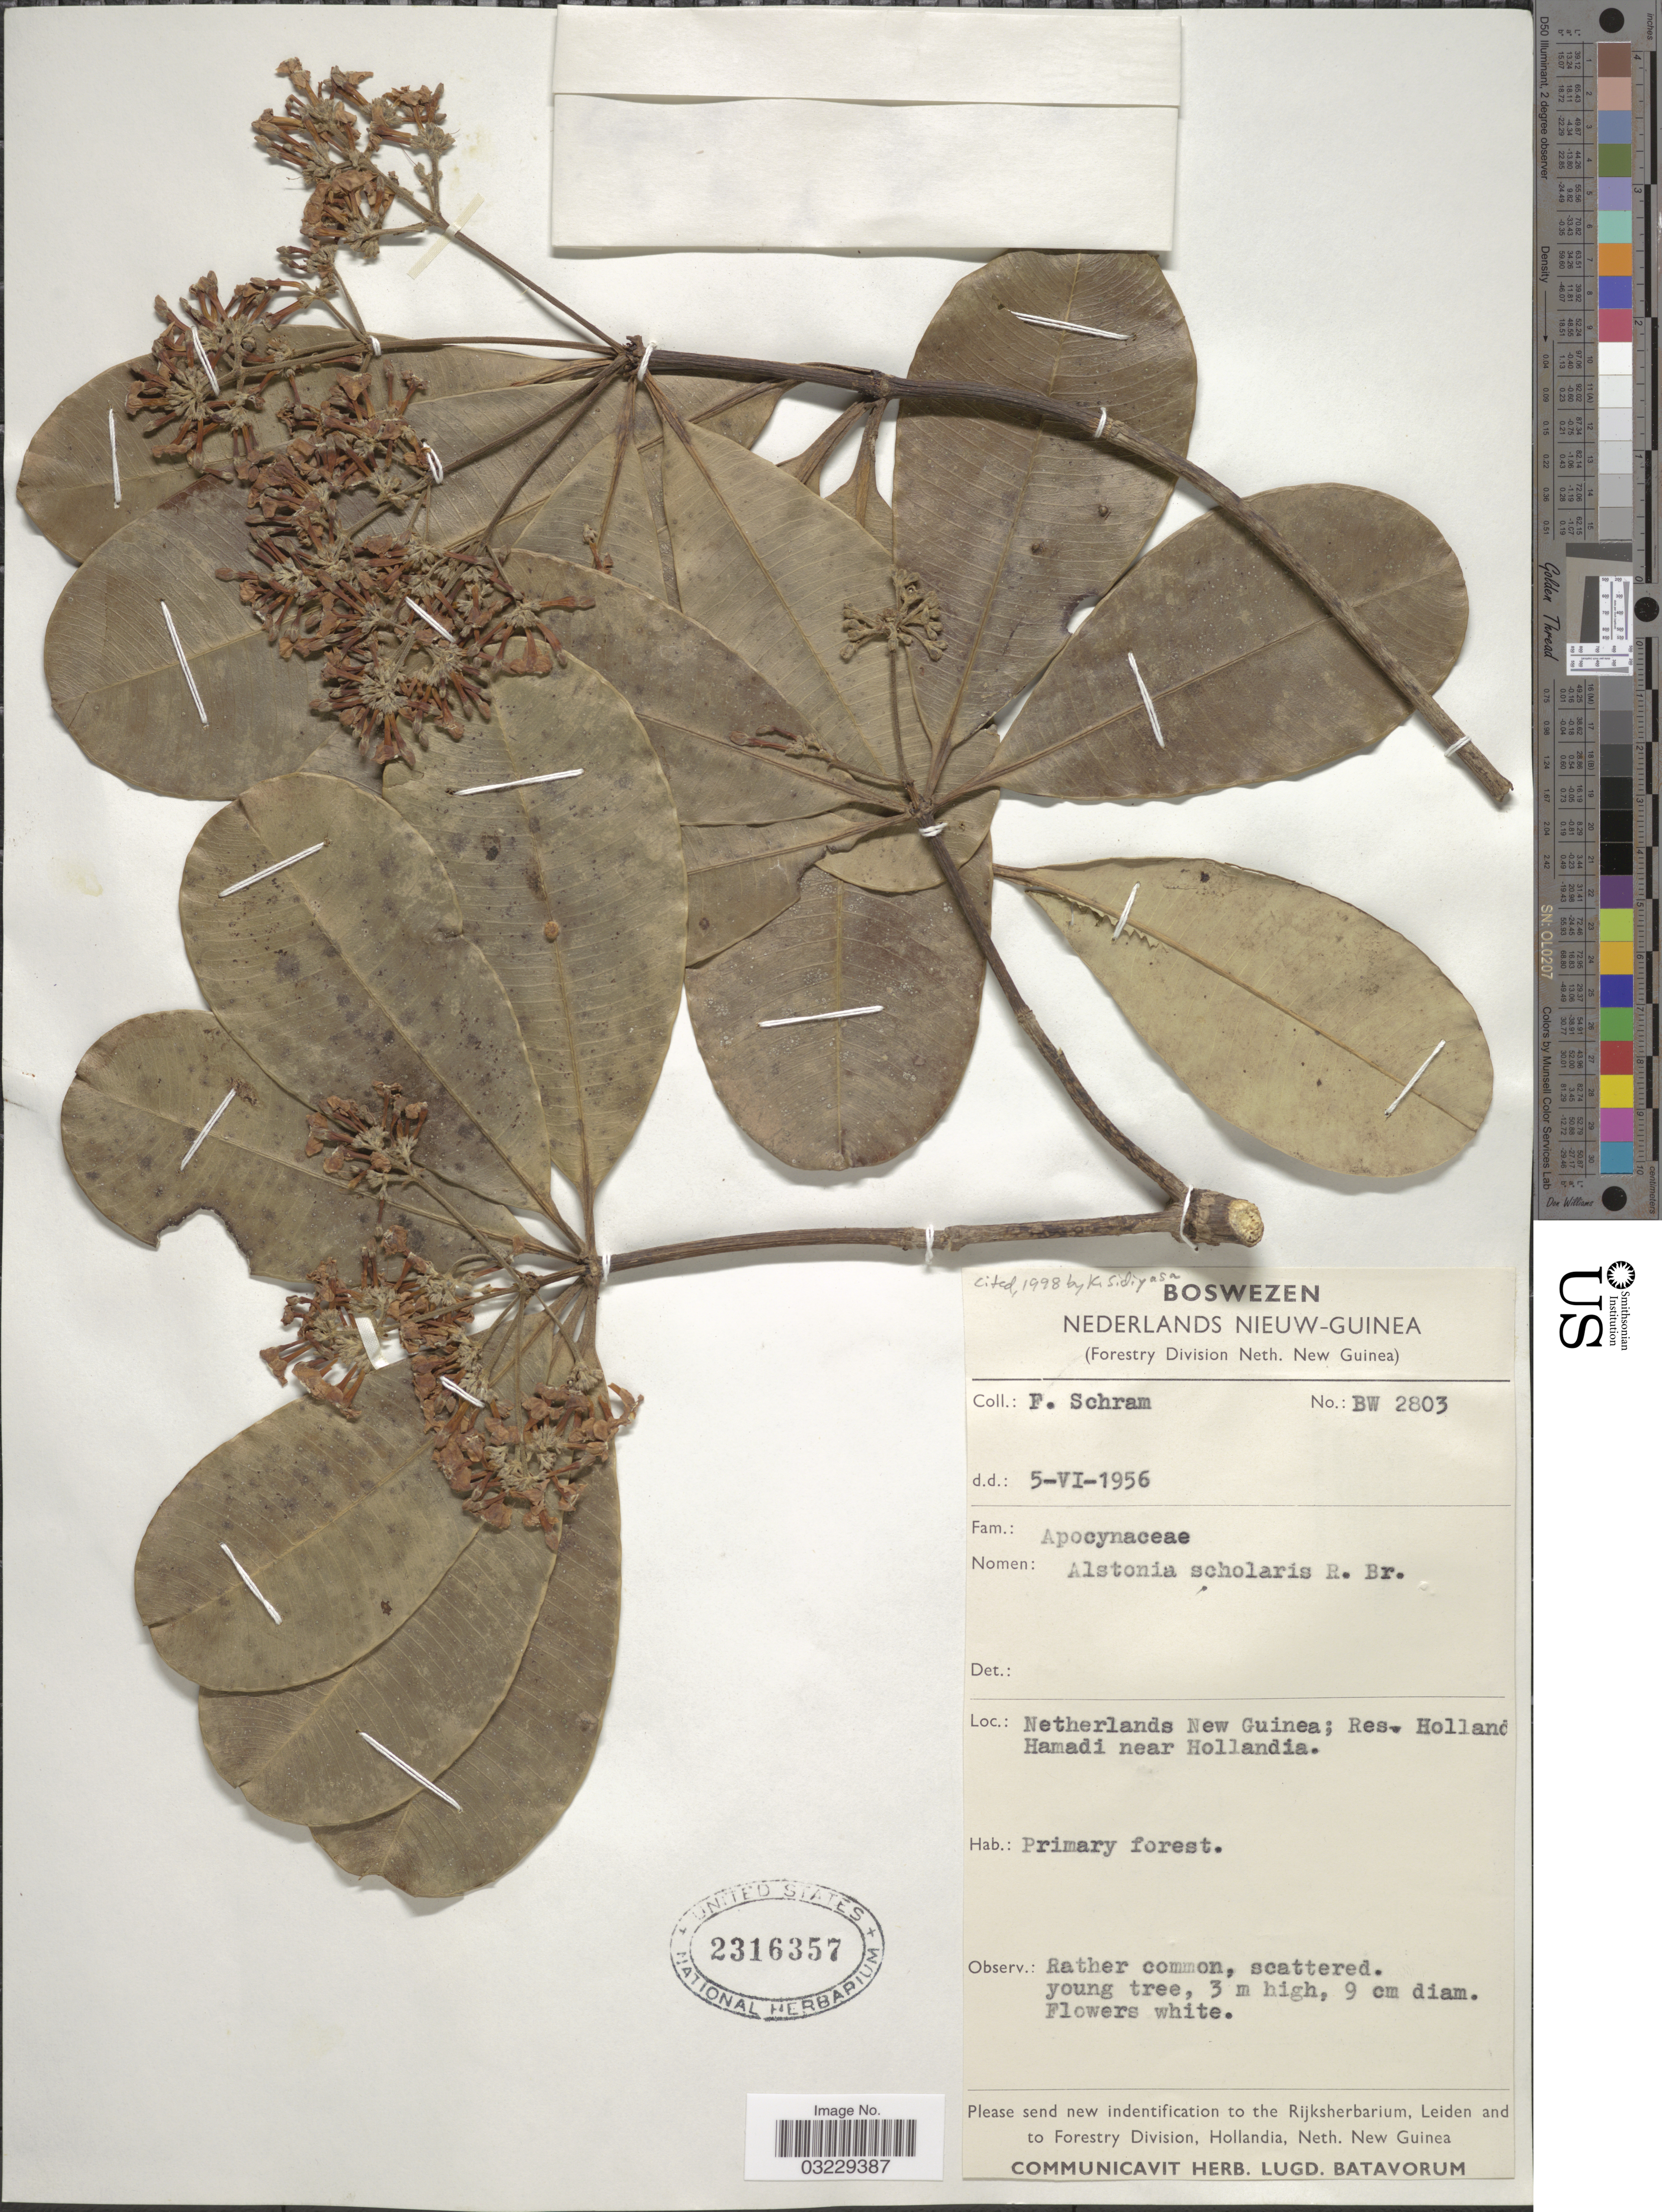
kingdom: Plantae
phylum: Tracheophyta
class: Magnoliopsida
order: Gentianales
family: Apocynaceae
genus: Alstonia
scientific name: Alstonia scholaris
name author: (L.) R. Br.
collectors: F.A.W. Schram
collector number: BW2803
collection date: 1956-06-05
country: Indonesia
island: New Guinea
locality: Netherlands New Guinea; Res. Holland Hamadi near Hollandia.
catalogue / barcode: US 2316357